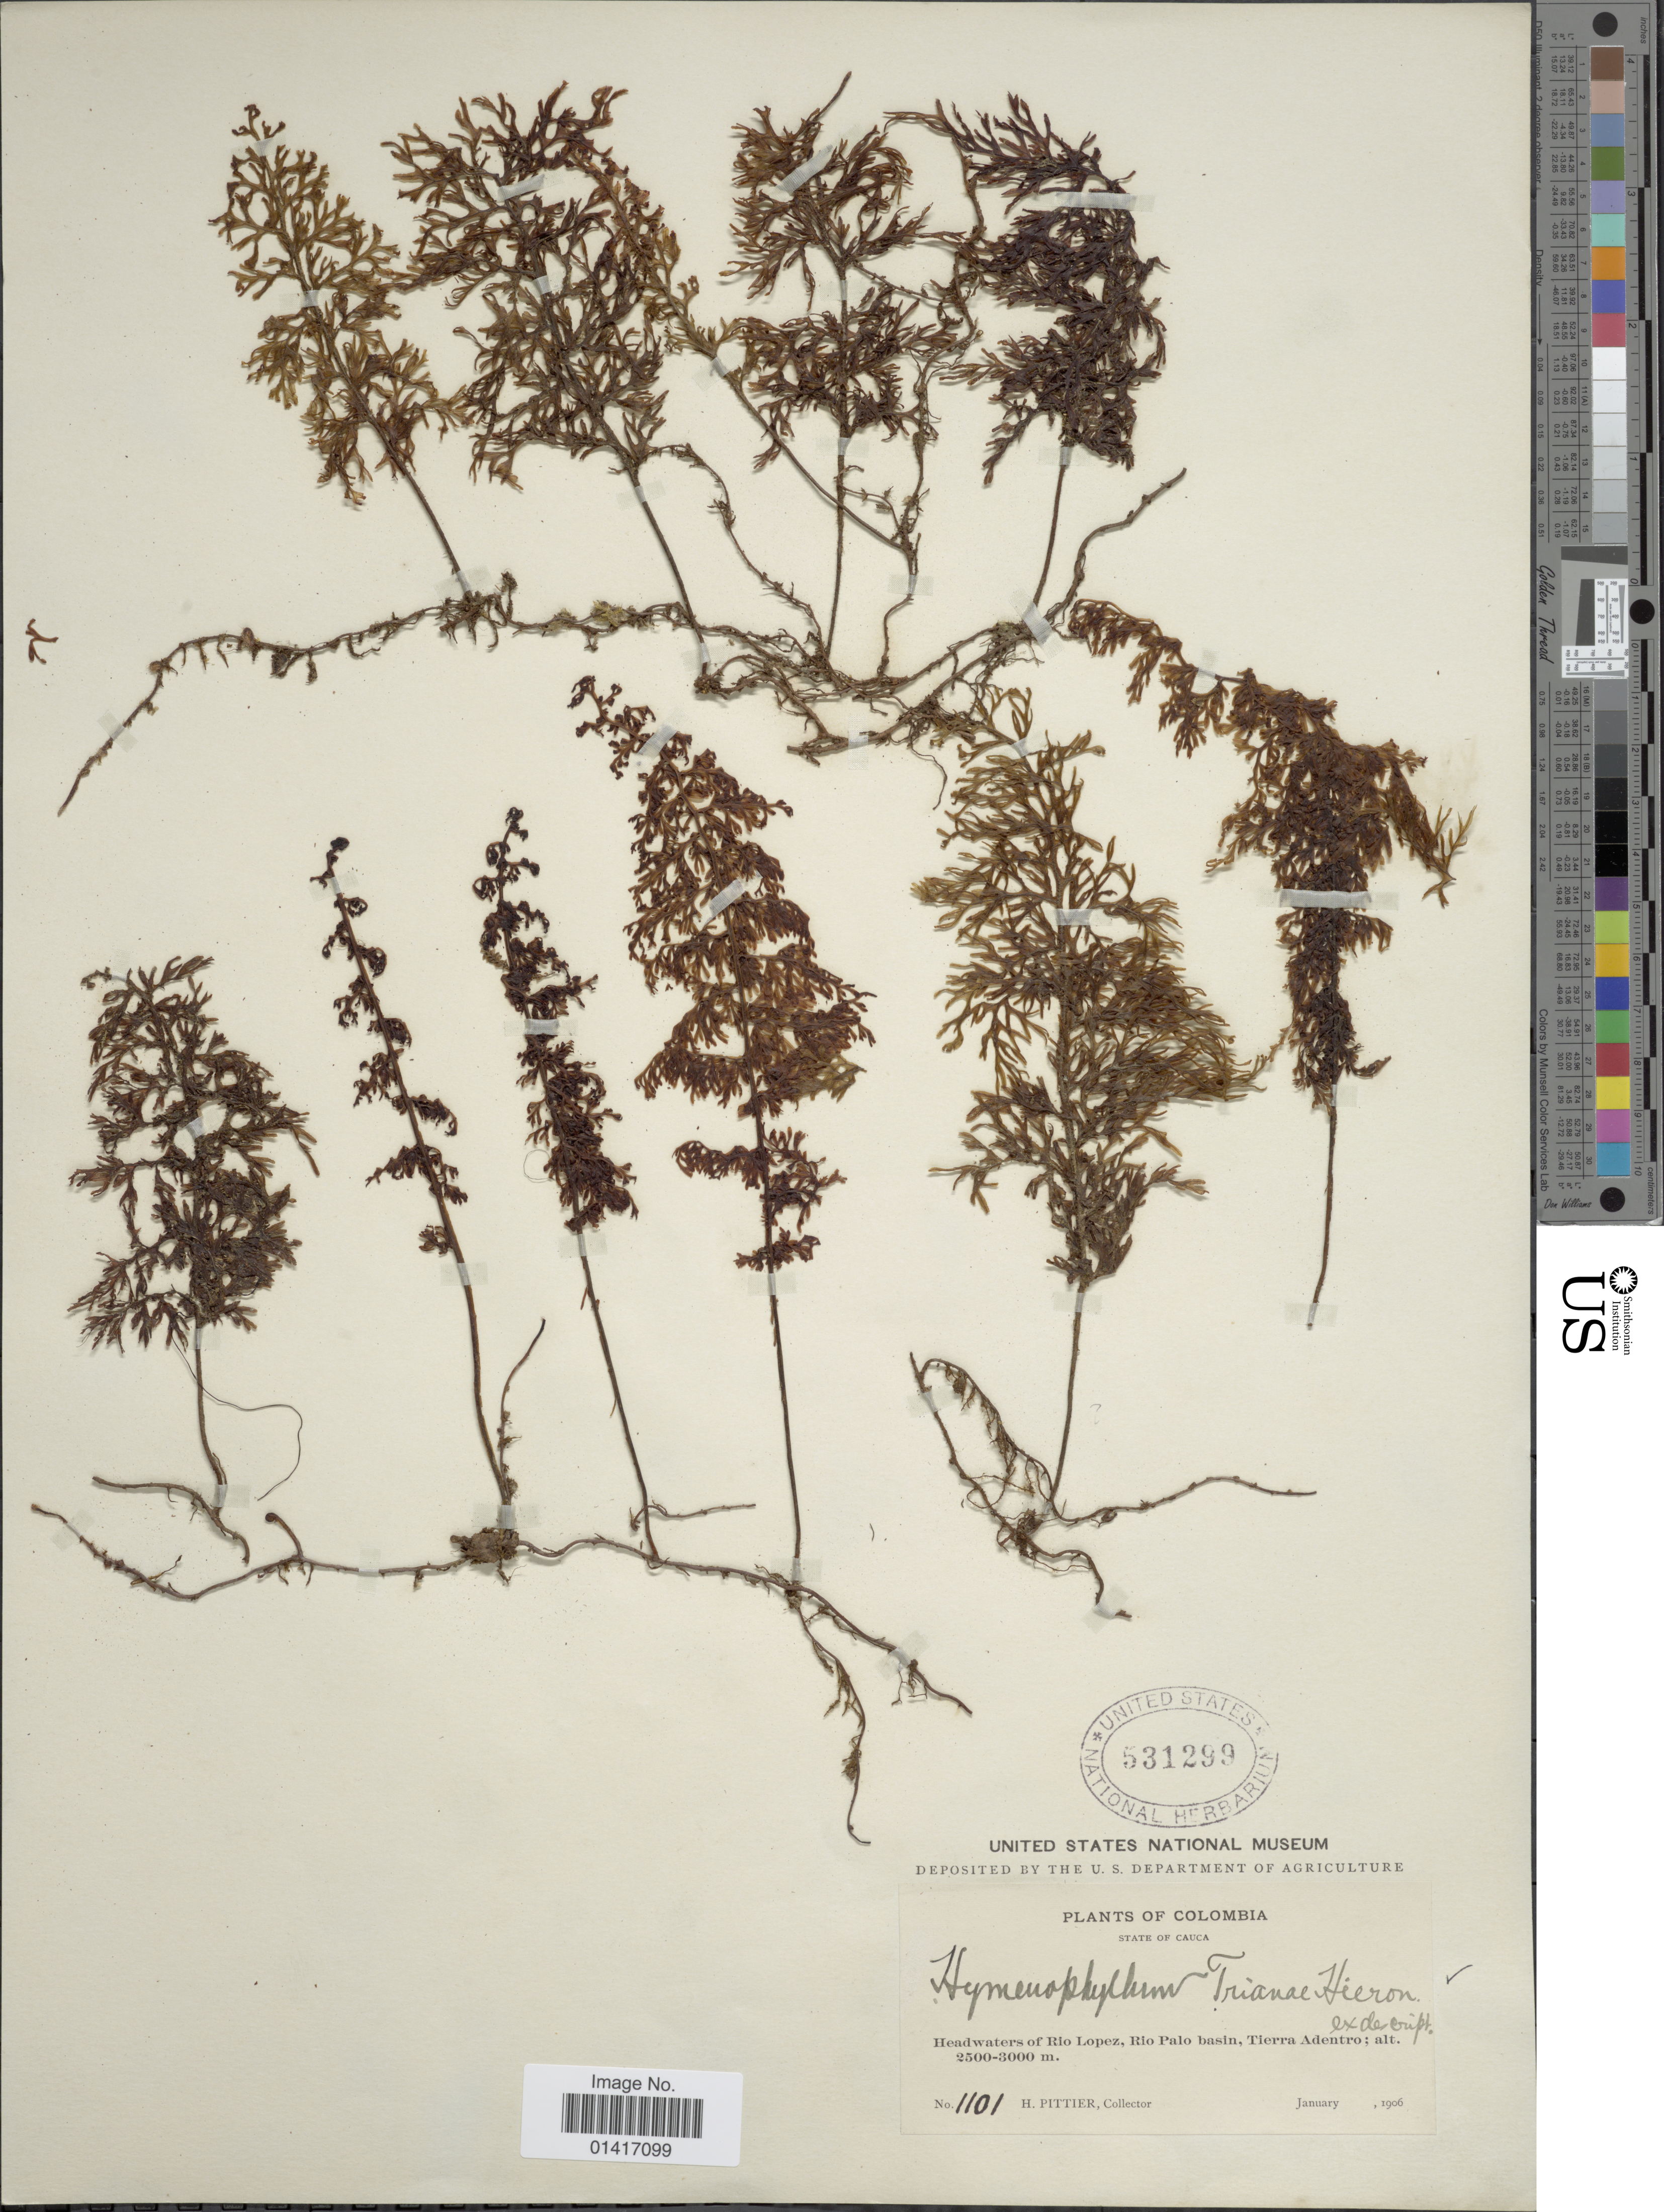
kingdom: Plantae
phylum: Tracheophyta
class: Polypodiopsida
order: Hymenophyllales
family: Hymenophyllaceae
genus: Hymenophyllum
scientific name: Hymenophyllum trianae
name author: (Hieron.)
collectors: H. F. Pittier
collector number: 1101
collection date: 1906-01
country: Colombia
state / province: Cauca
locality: State of Cauca. Headwaters of Rio Lopez, Rio Palo basin, Tierra Adentro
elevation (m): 2500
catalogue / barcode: US 531299